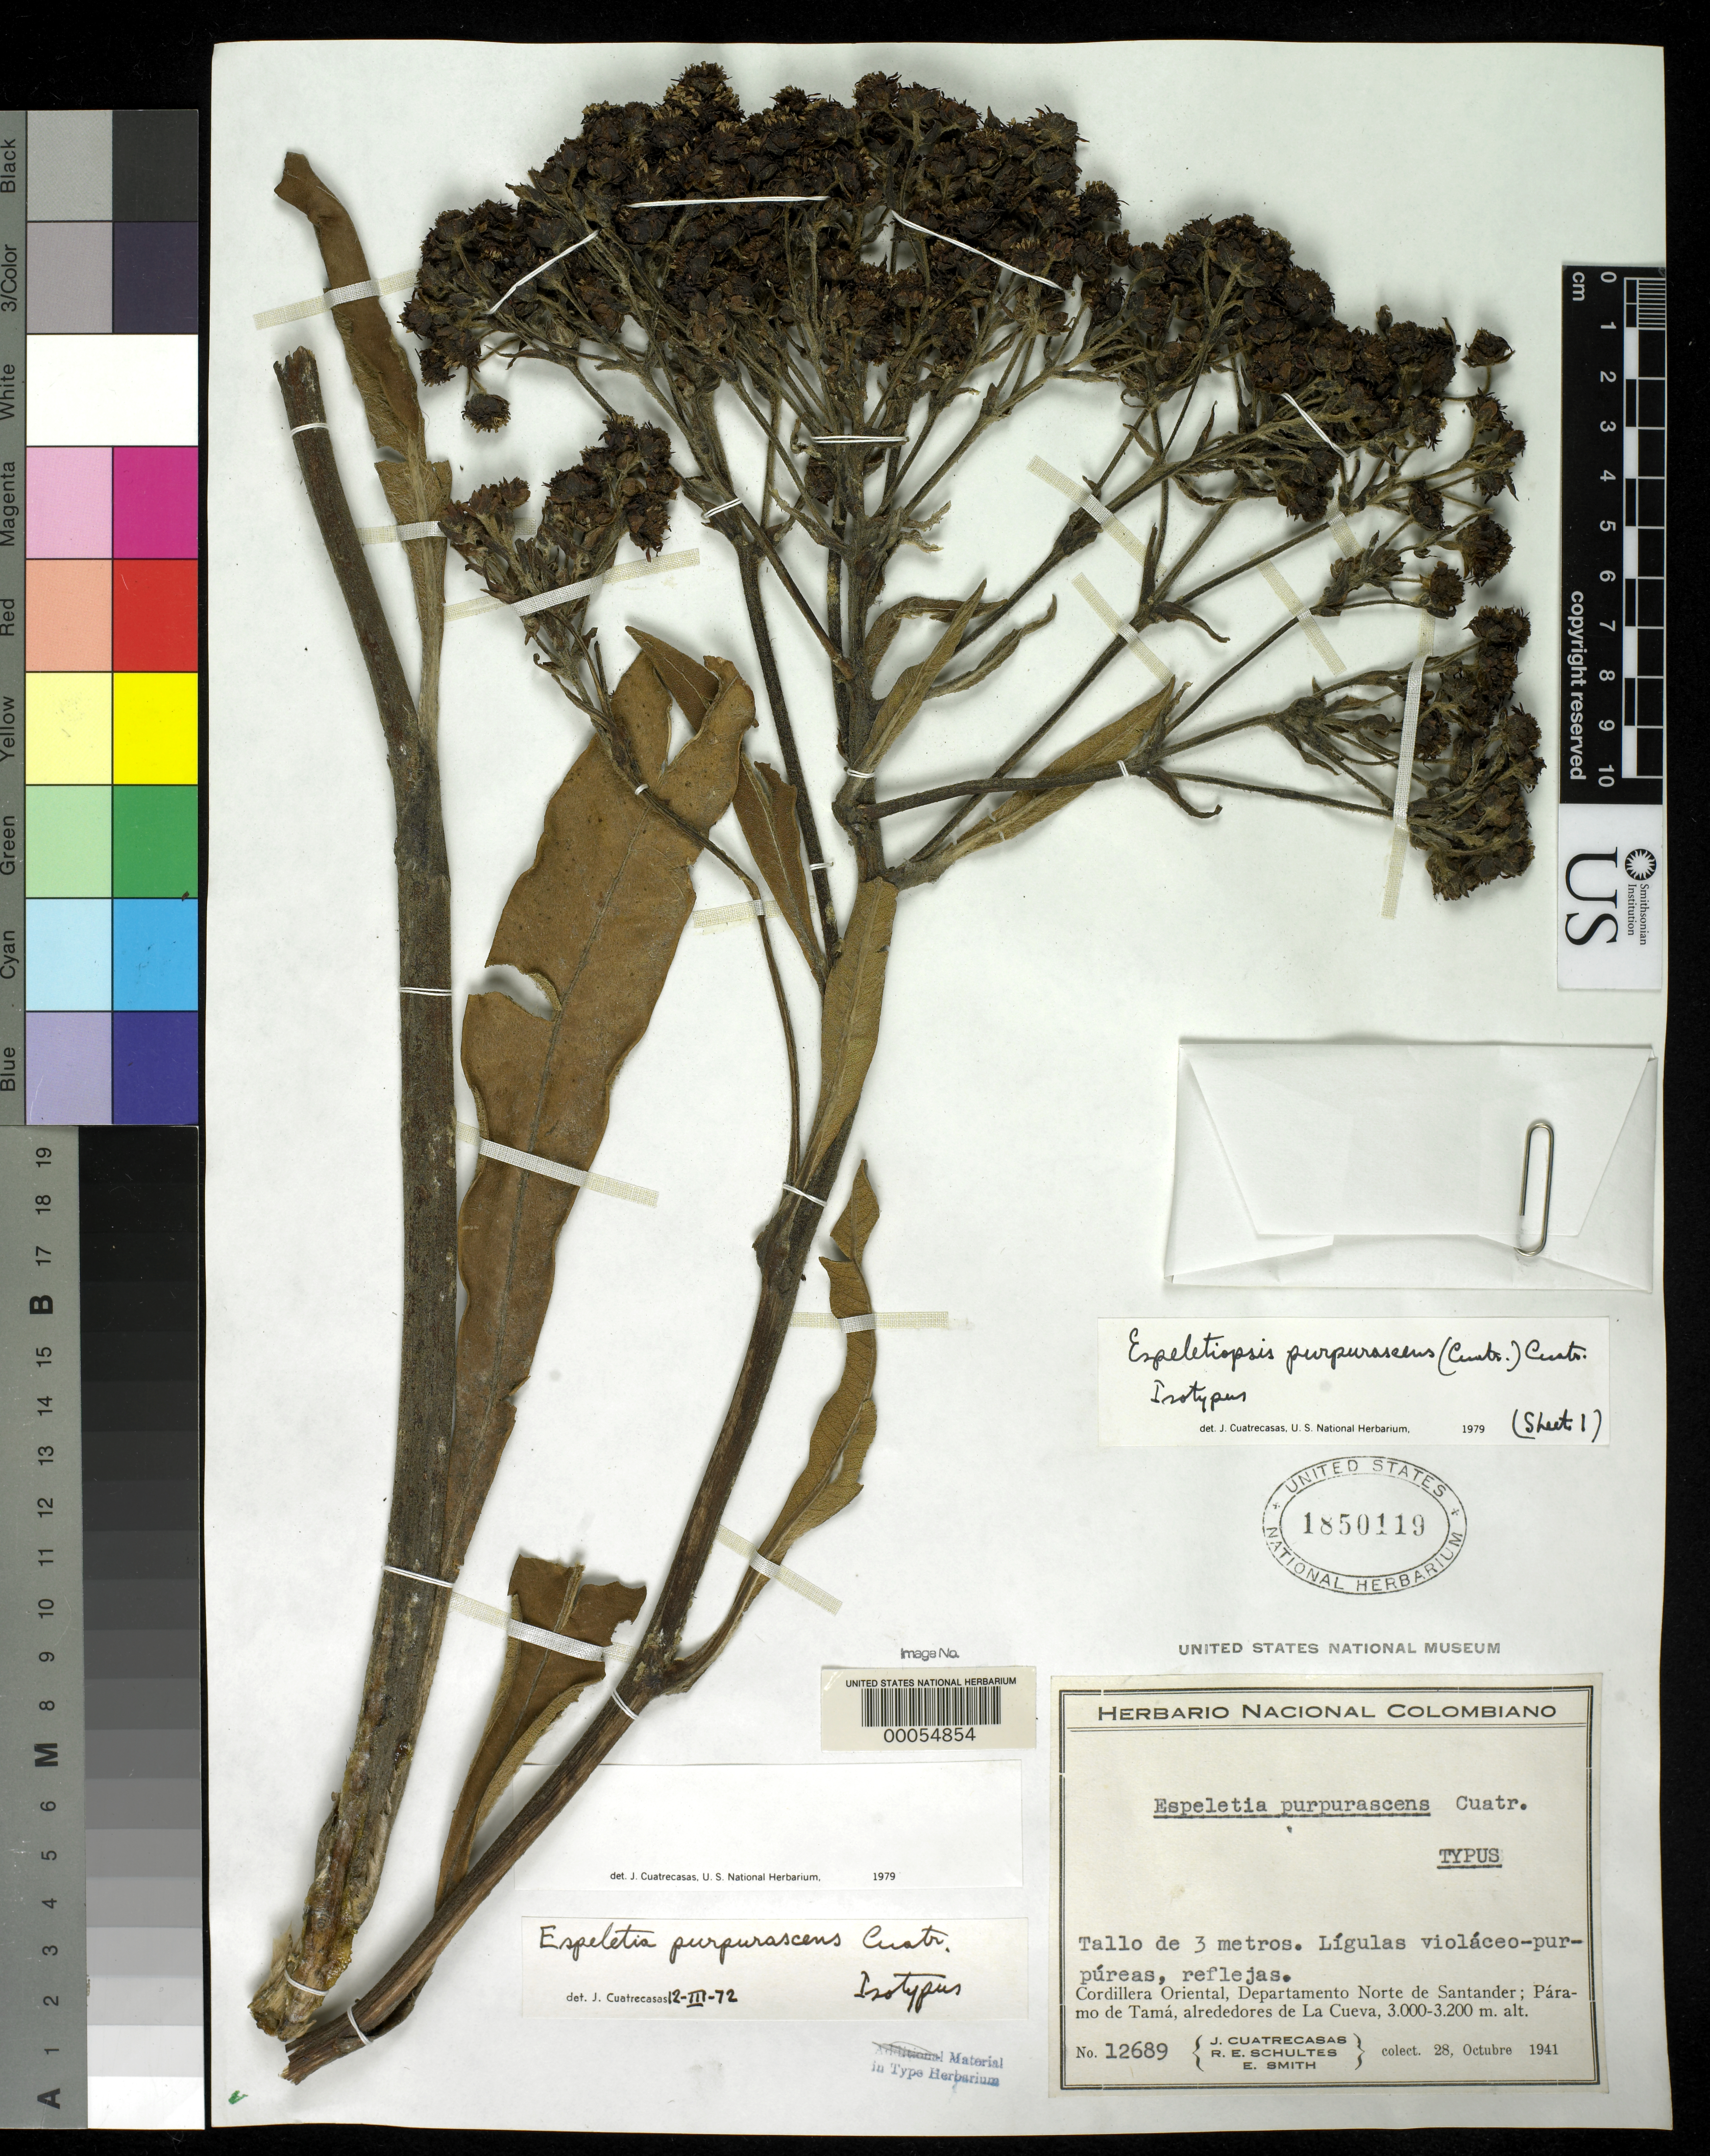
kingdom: Plantae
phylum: Tracheophyta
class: Magnoliopsida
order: Asterales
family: Asteraceae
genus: Espeletia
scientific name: Espeletia purpurascens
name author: Cuatrec.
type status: Isotype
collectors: J. Cuatrecasas, R. E. Schultes & C. E. Smith Jr.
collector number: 12689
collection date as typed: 28 Oct 1941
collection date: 1941-10-28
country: Colombia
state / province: Norte de Santander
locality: Cordillera Oriental, Páramo de Tama, Alrededores de La Cueva. [Cordillera Oriental, Páramo de Tama, outskirts of La Cueva.]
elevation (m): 3000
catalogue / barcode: US 1850119